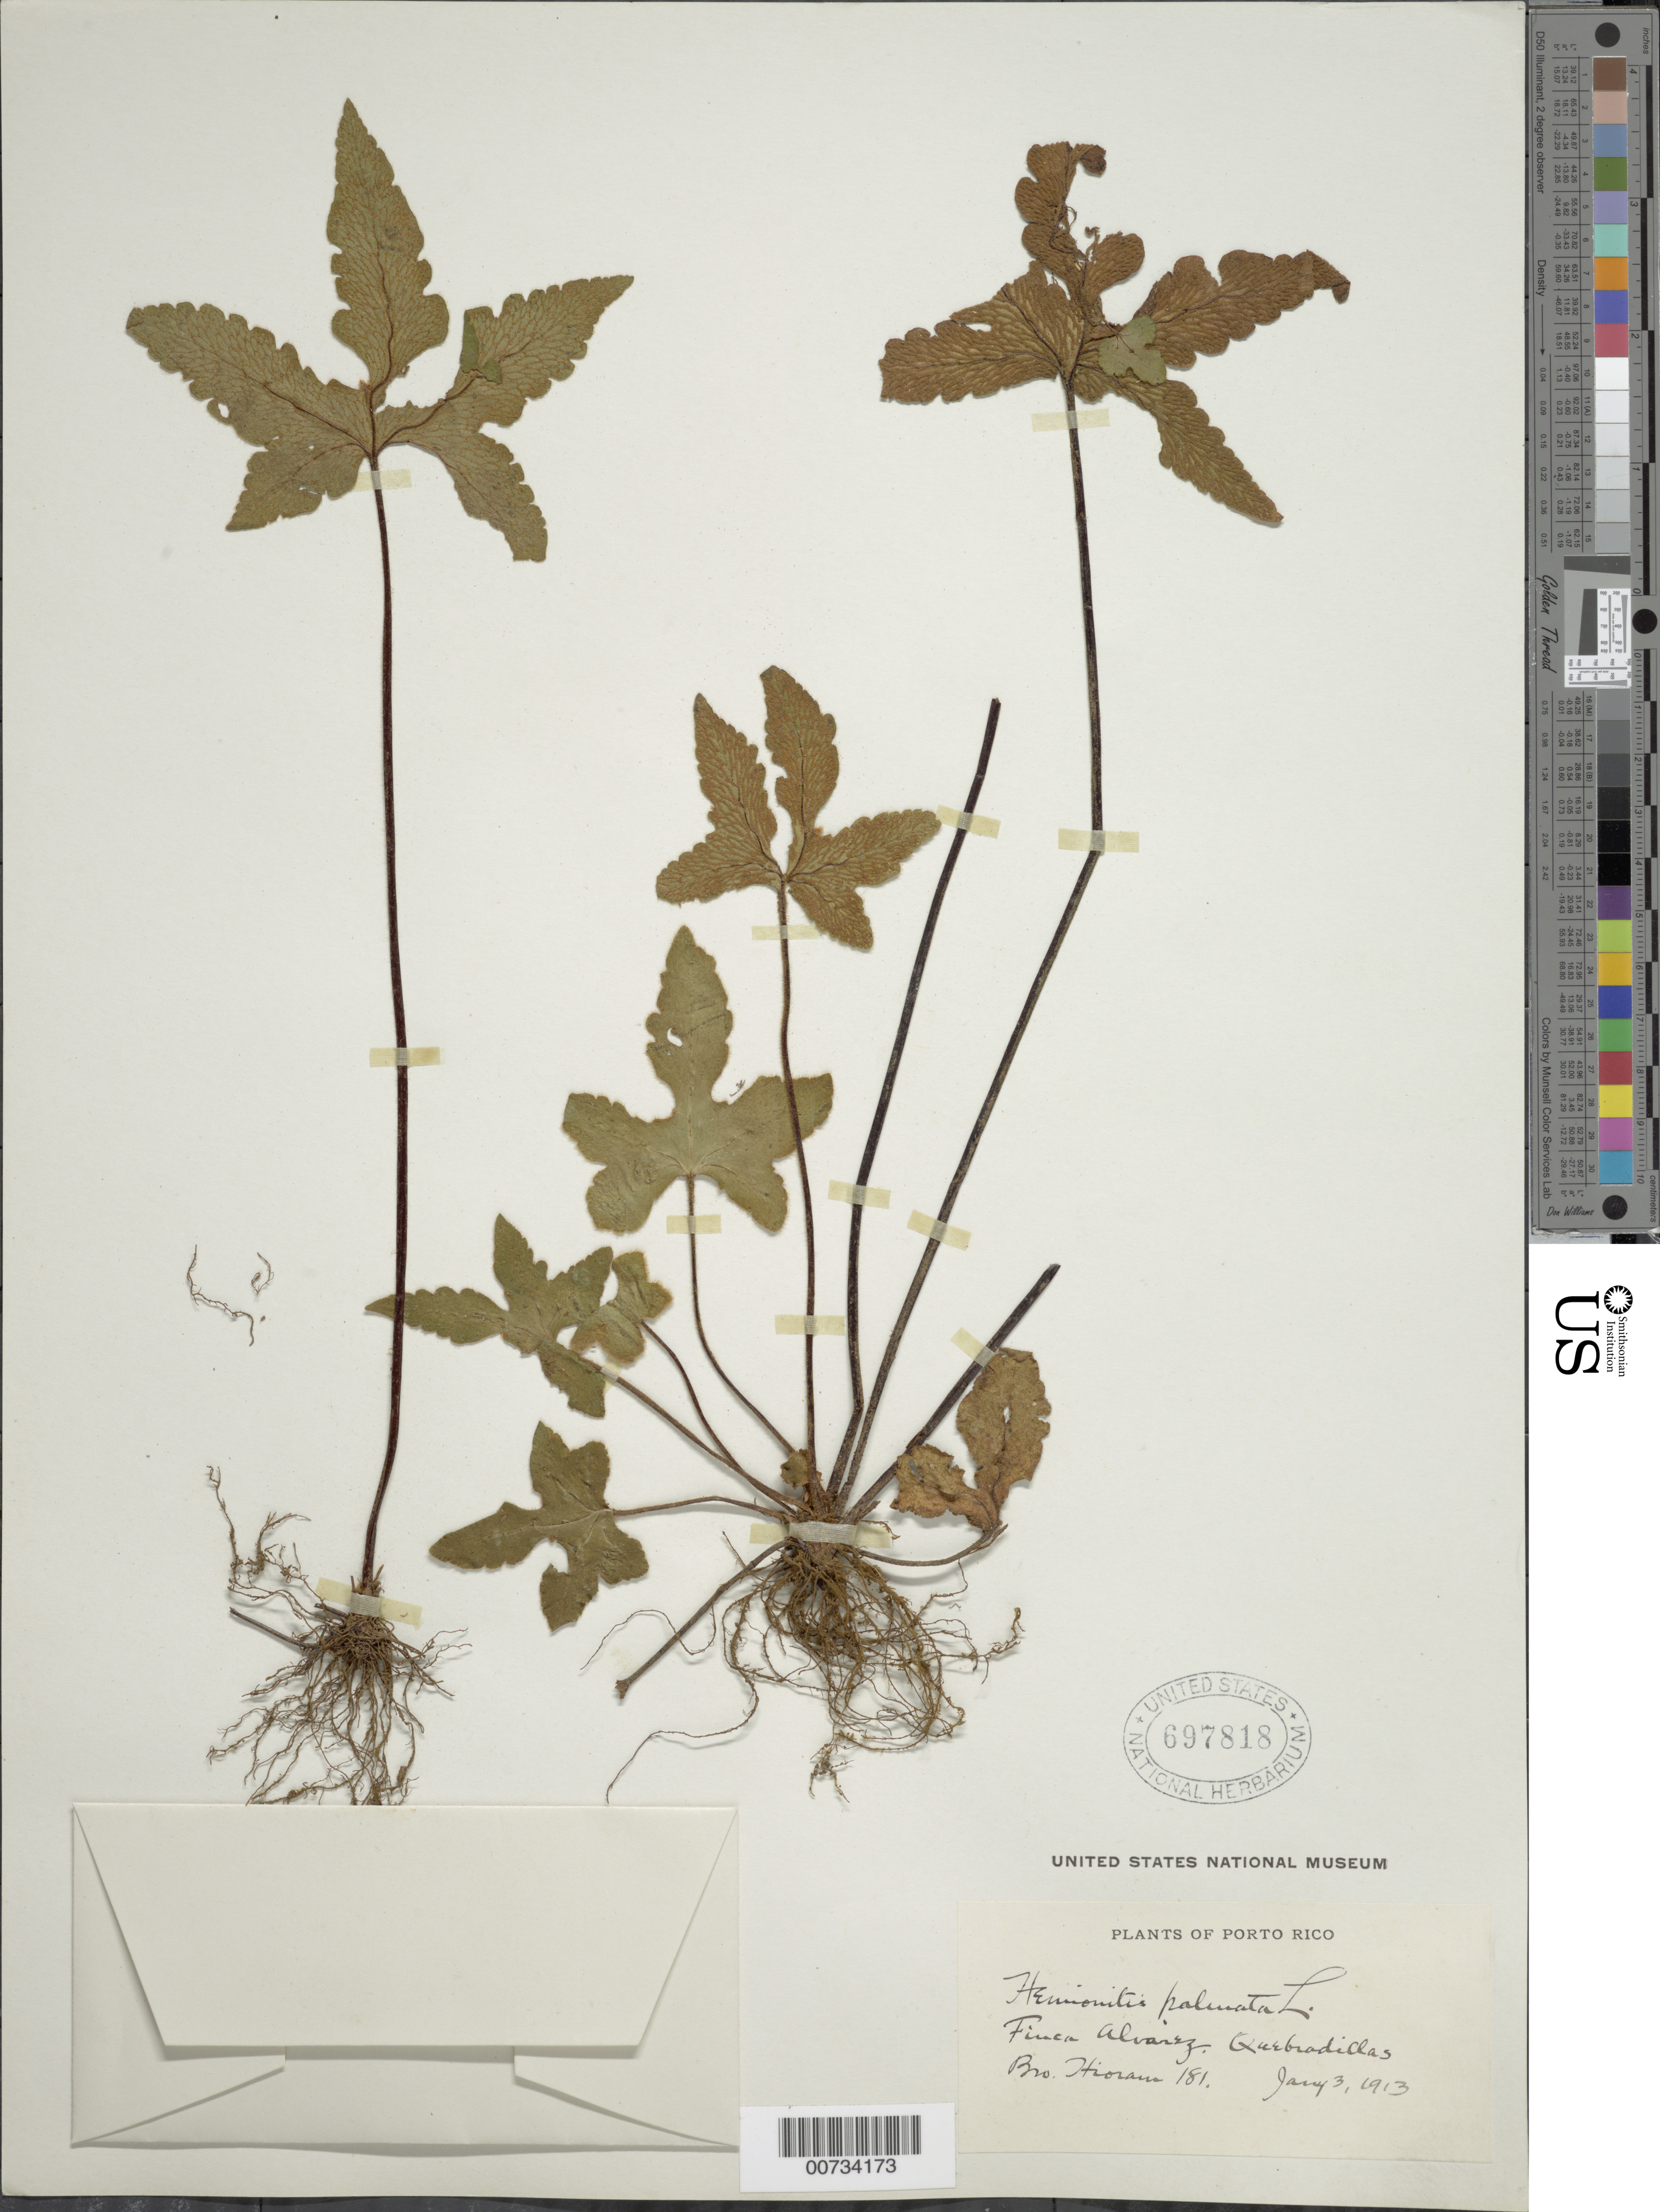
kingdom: Plantae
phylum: Tracheophyta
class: Polypodiopsida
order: Polypodiales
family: Pteridaceae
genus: Hemionitis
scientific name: Hemionitis palmata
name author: L.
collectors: Bro. Hioram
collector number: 181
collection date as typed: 03 Jan 1913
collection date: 1913-01-03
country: Puerto Rico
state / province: Quebradillas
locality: Quebradillas, Finca Alvarez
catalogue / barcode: US 697818